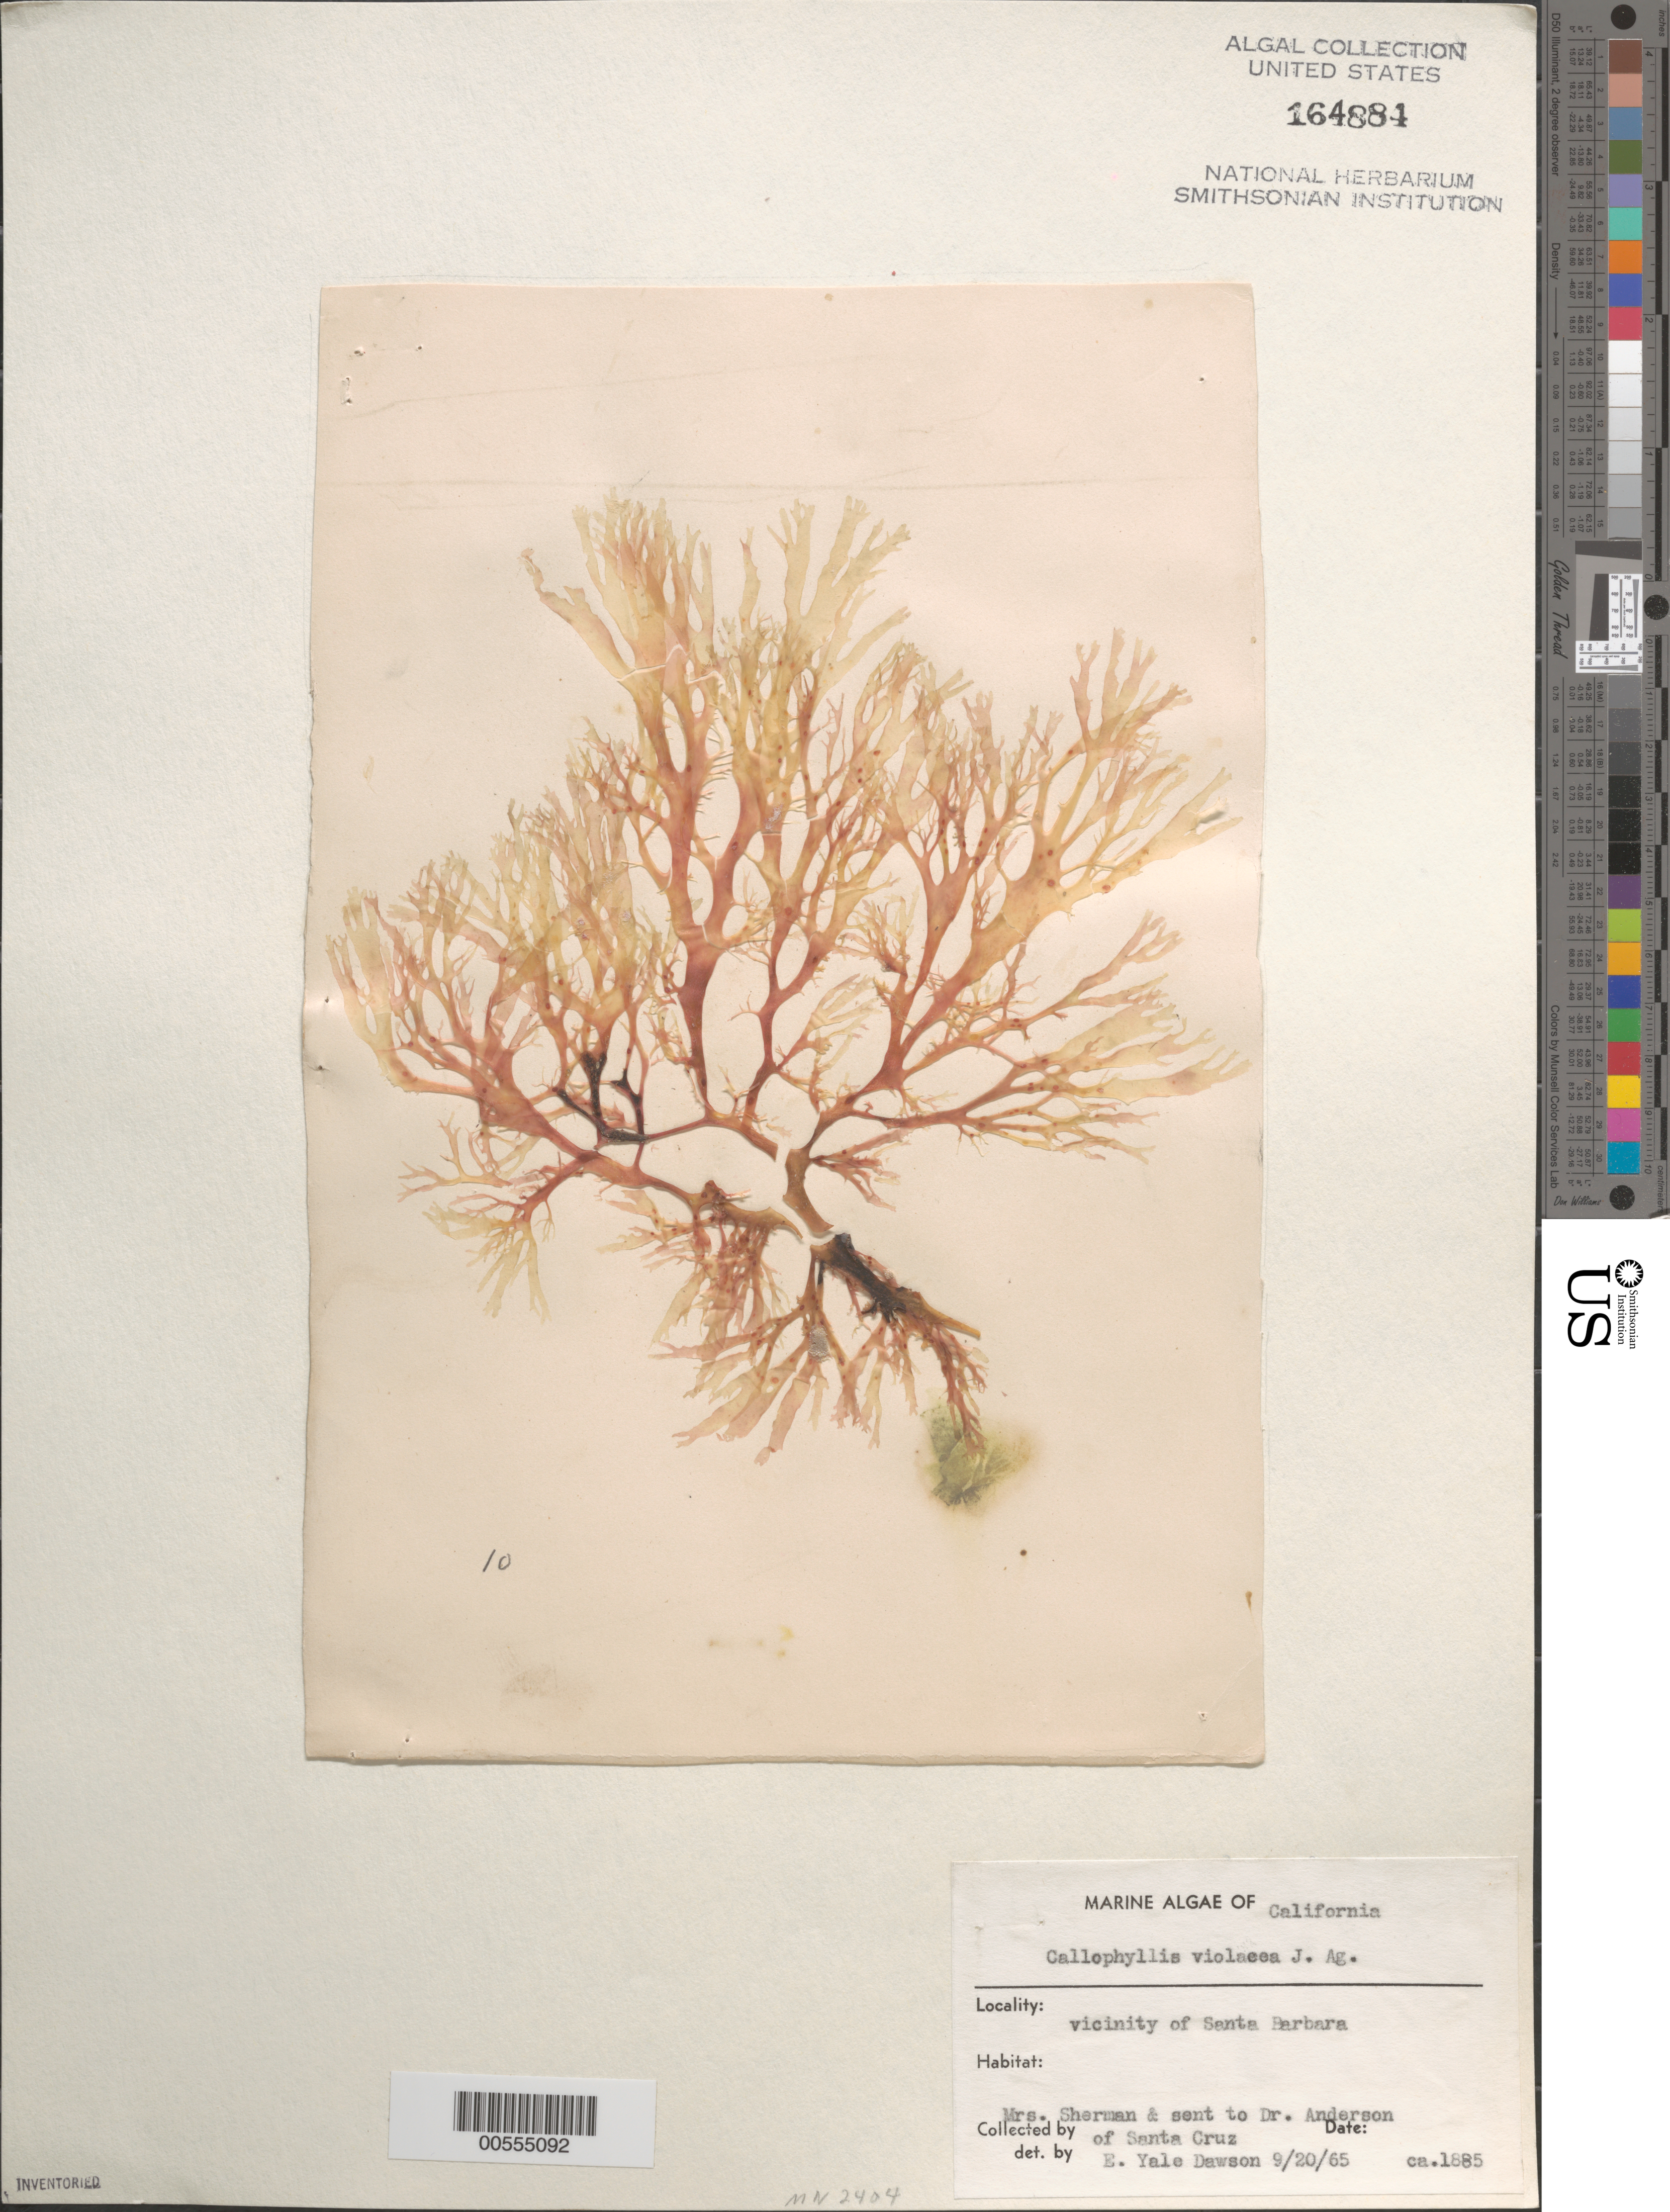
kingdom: Plantae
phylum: Rhodophyta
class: Florideophyceae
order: Gigartinales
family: Kallymeniaceae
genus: Callophyllis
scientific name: Callophyllis violacea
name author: J. Agardh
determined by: Dawson, E. Y.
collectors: M. Sherman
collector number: Neushul 2404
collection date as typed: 1885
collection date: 1885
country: United States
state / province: California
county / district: Santa Barbara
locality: Santa Barbara area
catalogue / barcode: US 164884